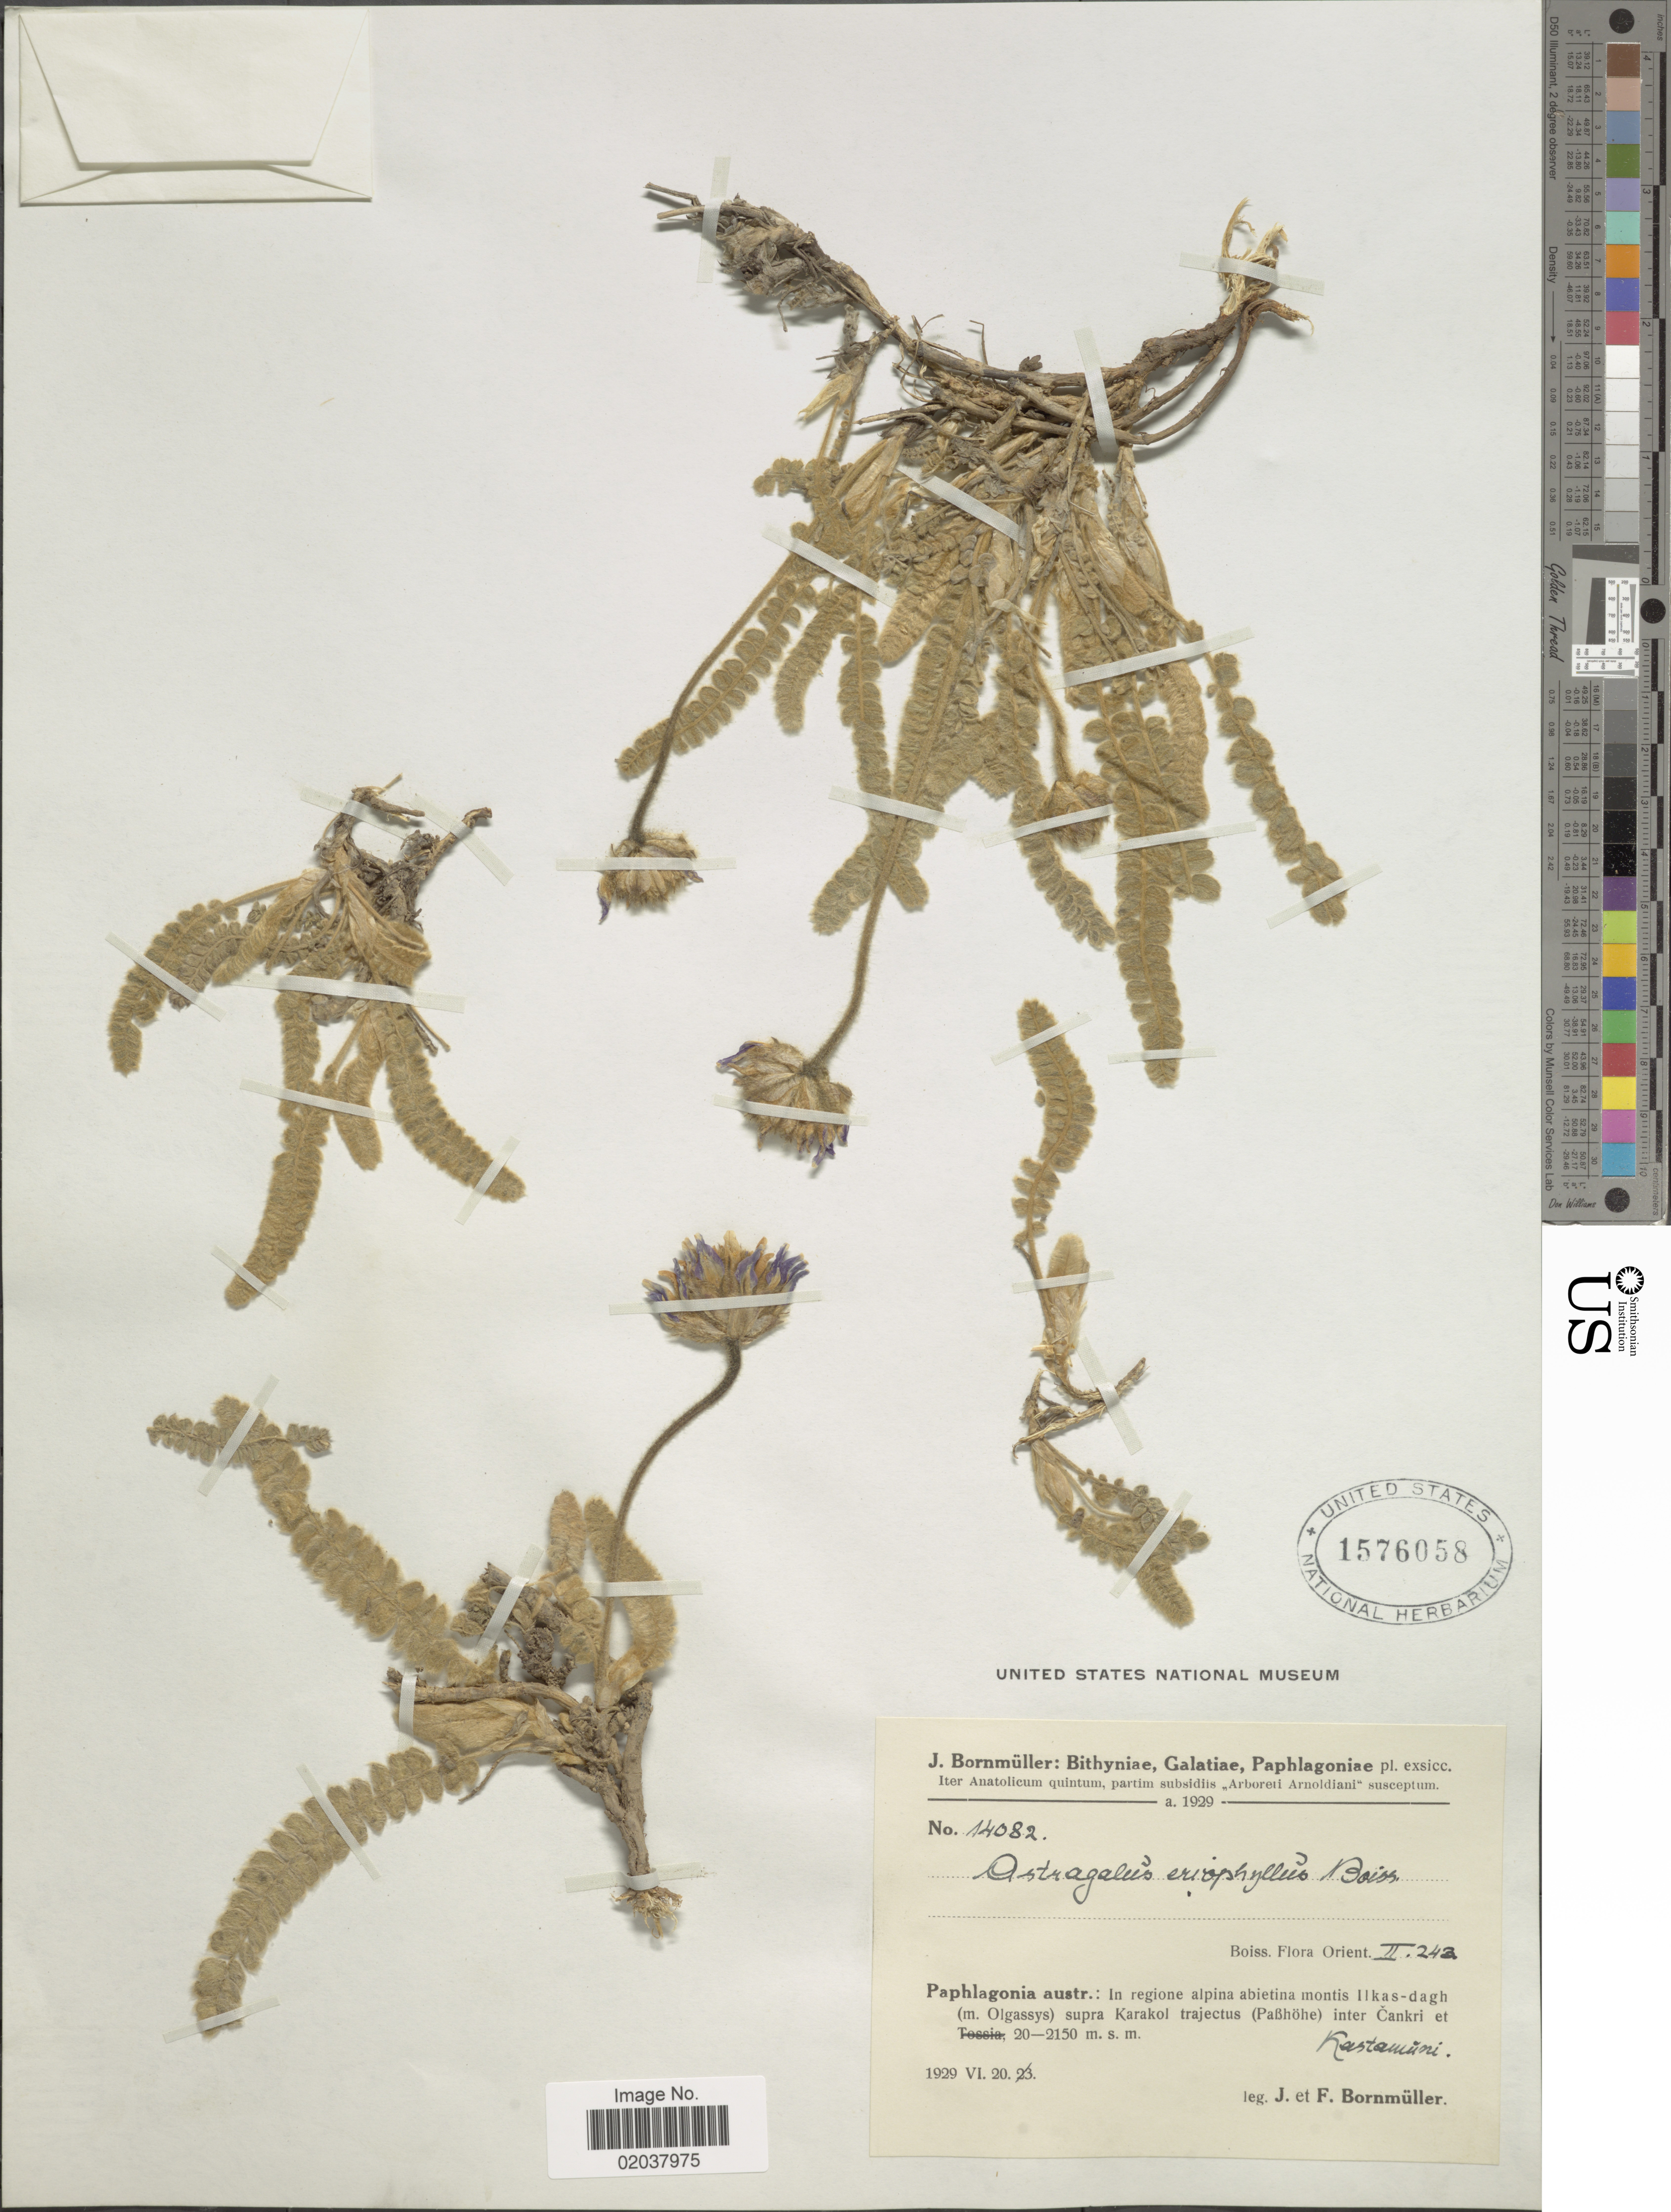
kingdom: Plantae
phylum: Tracheophyta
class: Magnoliopsida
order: Fabales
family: Fabaceae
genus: Astragalus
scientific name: Astragalus eriophyllus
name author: Boiss.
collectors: J. Bornmüller & F. Bornmüller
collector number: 14082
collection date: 1929-06-20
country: Turkey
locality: Paphlagonia austr.: In regione alpina abietina montis Ilkas-dagh (m. Olgassys) supra Karakol trajectus (Paßhöhe) inter Cankri et Kastamuni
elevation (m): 20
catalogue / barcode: US 1576058